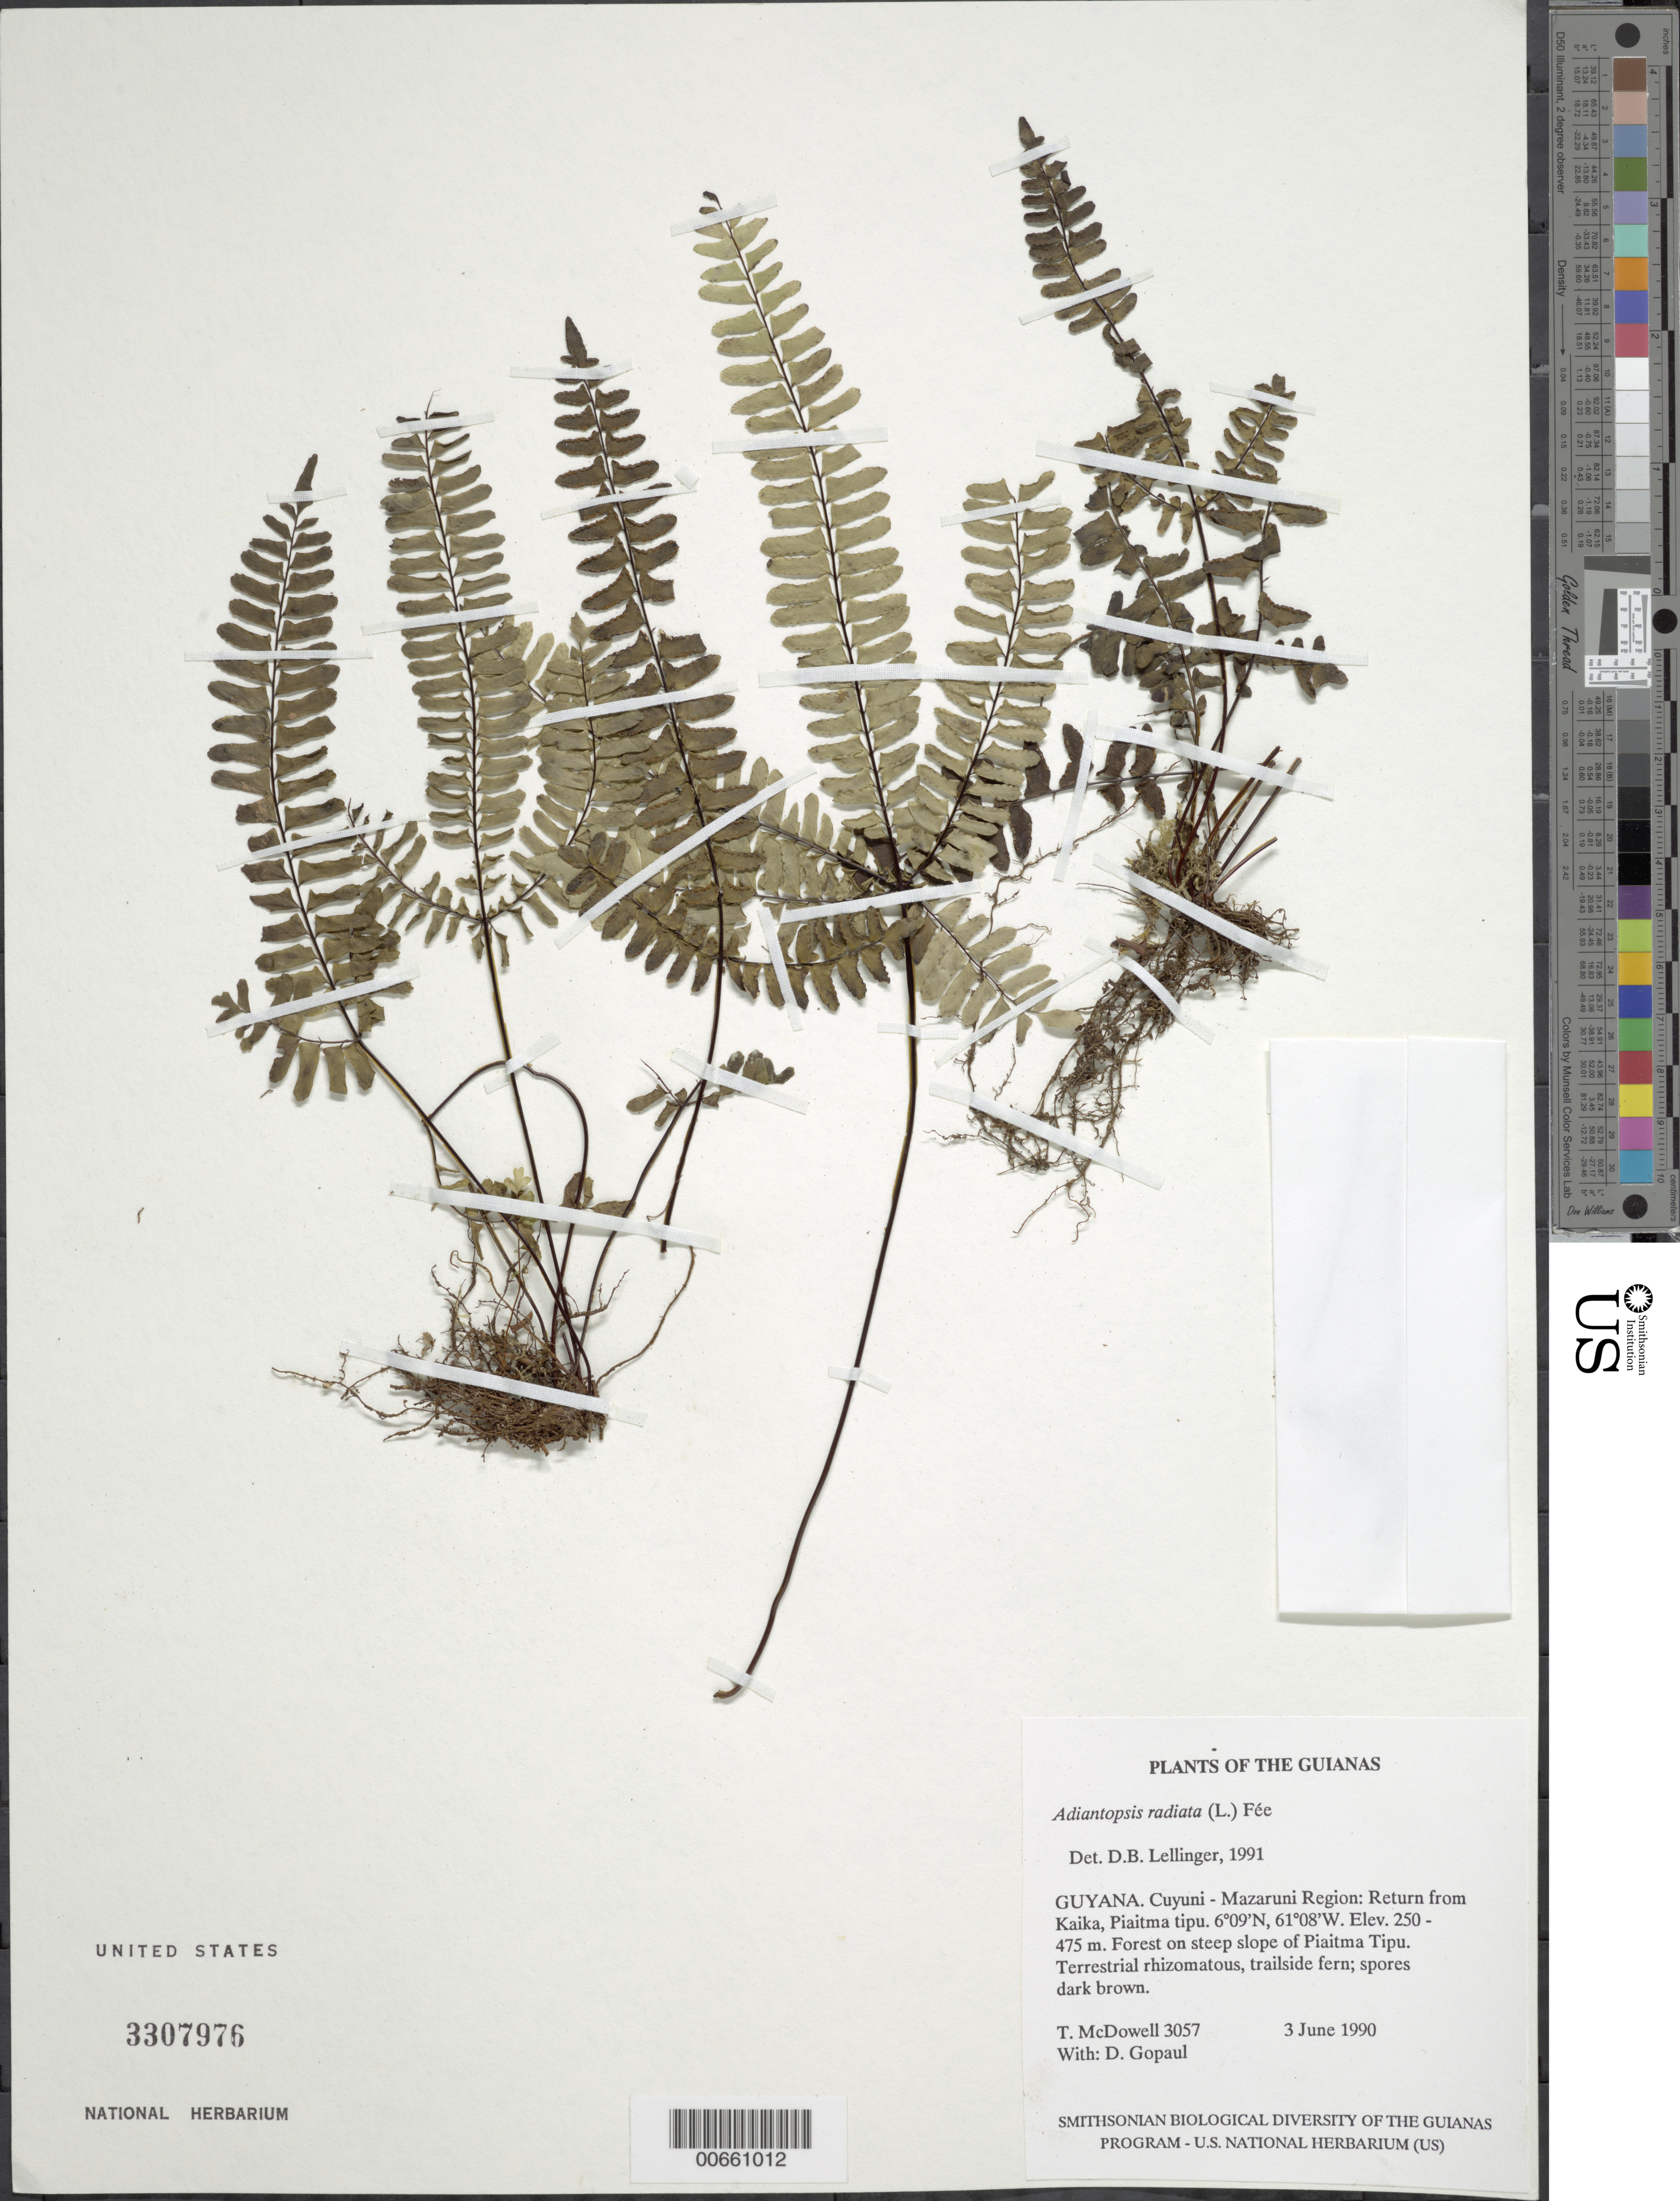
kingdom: Plantae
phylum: Tracheophyta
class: Polypodiopsida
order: Polypodiales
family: Pteridaceae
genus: Adiantopsis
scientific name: Adiantopsis radiata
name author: (L.) Fée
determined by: Lellinger, David B., (BOT), Smithsonian Institution - National Museum of Natural History (UNITED STATES)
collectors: T. McDowell, D. Hughs & D. Gopaul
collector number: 3057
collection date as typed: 3 June 1990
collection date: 1990-06-03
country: Guyana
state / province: Cuyuni-Mazaruni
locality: Return from Kaikan, Piaitma tipu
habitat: Forest on steep slope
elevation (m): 250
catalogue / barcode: US 3307976